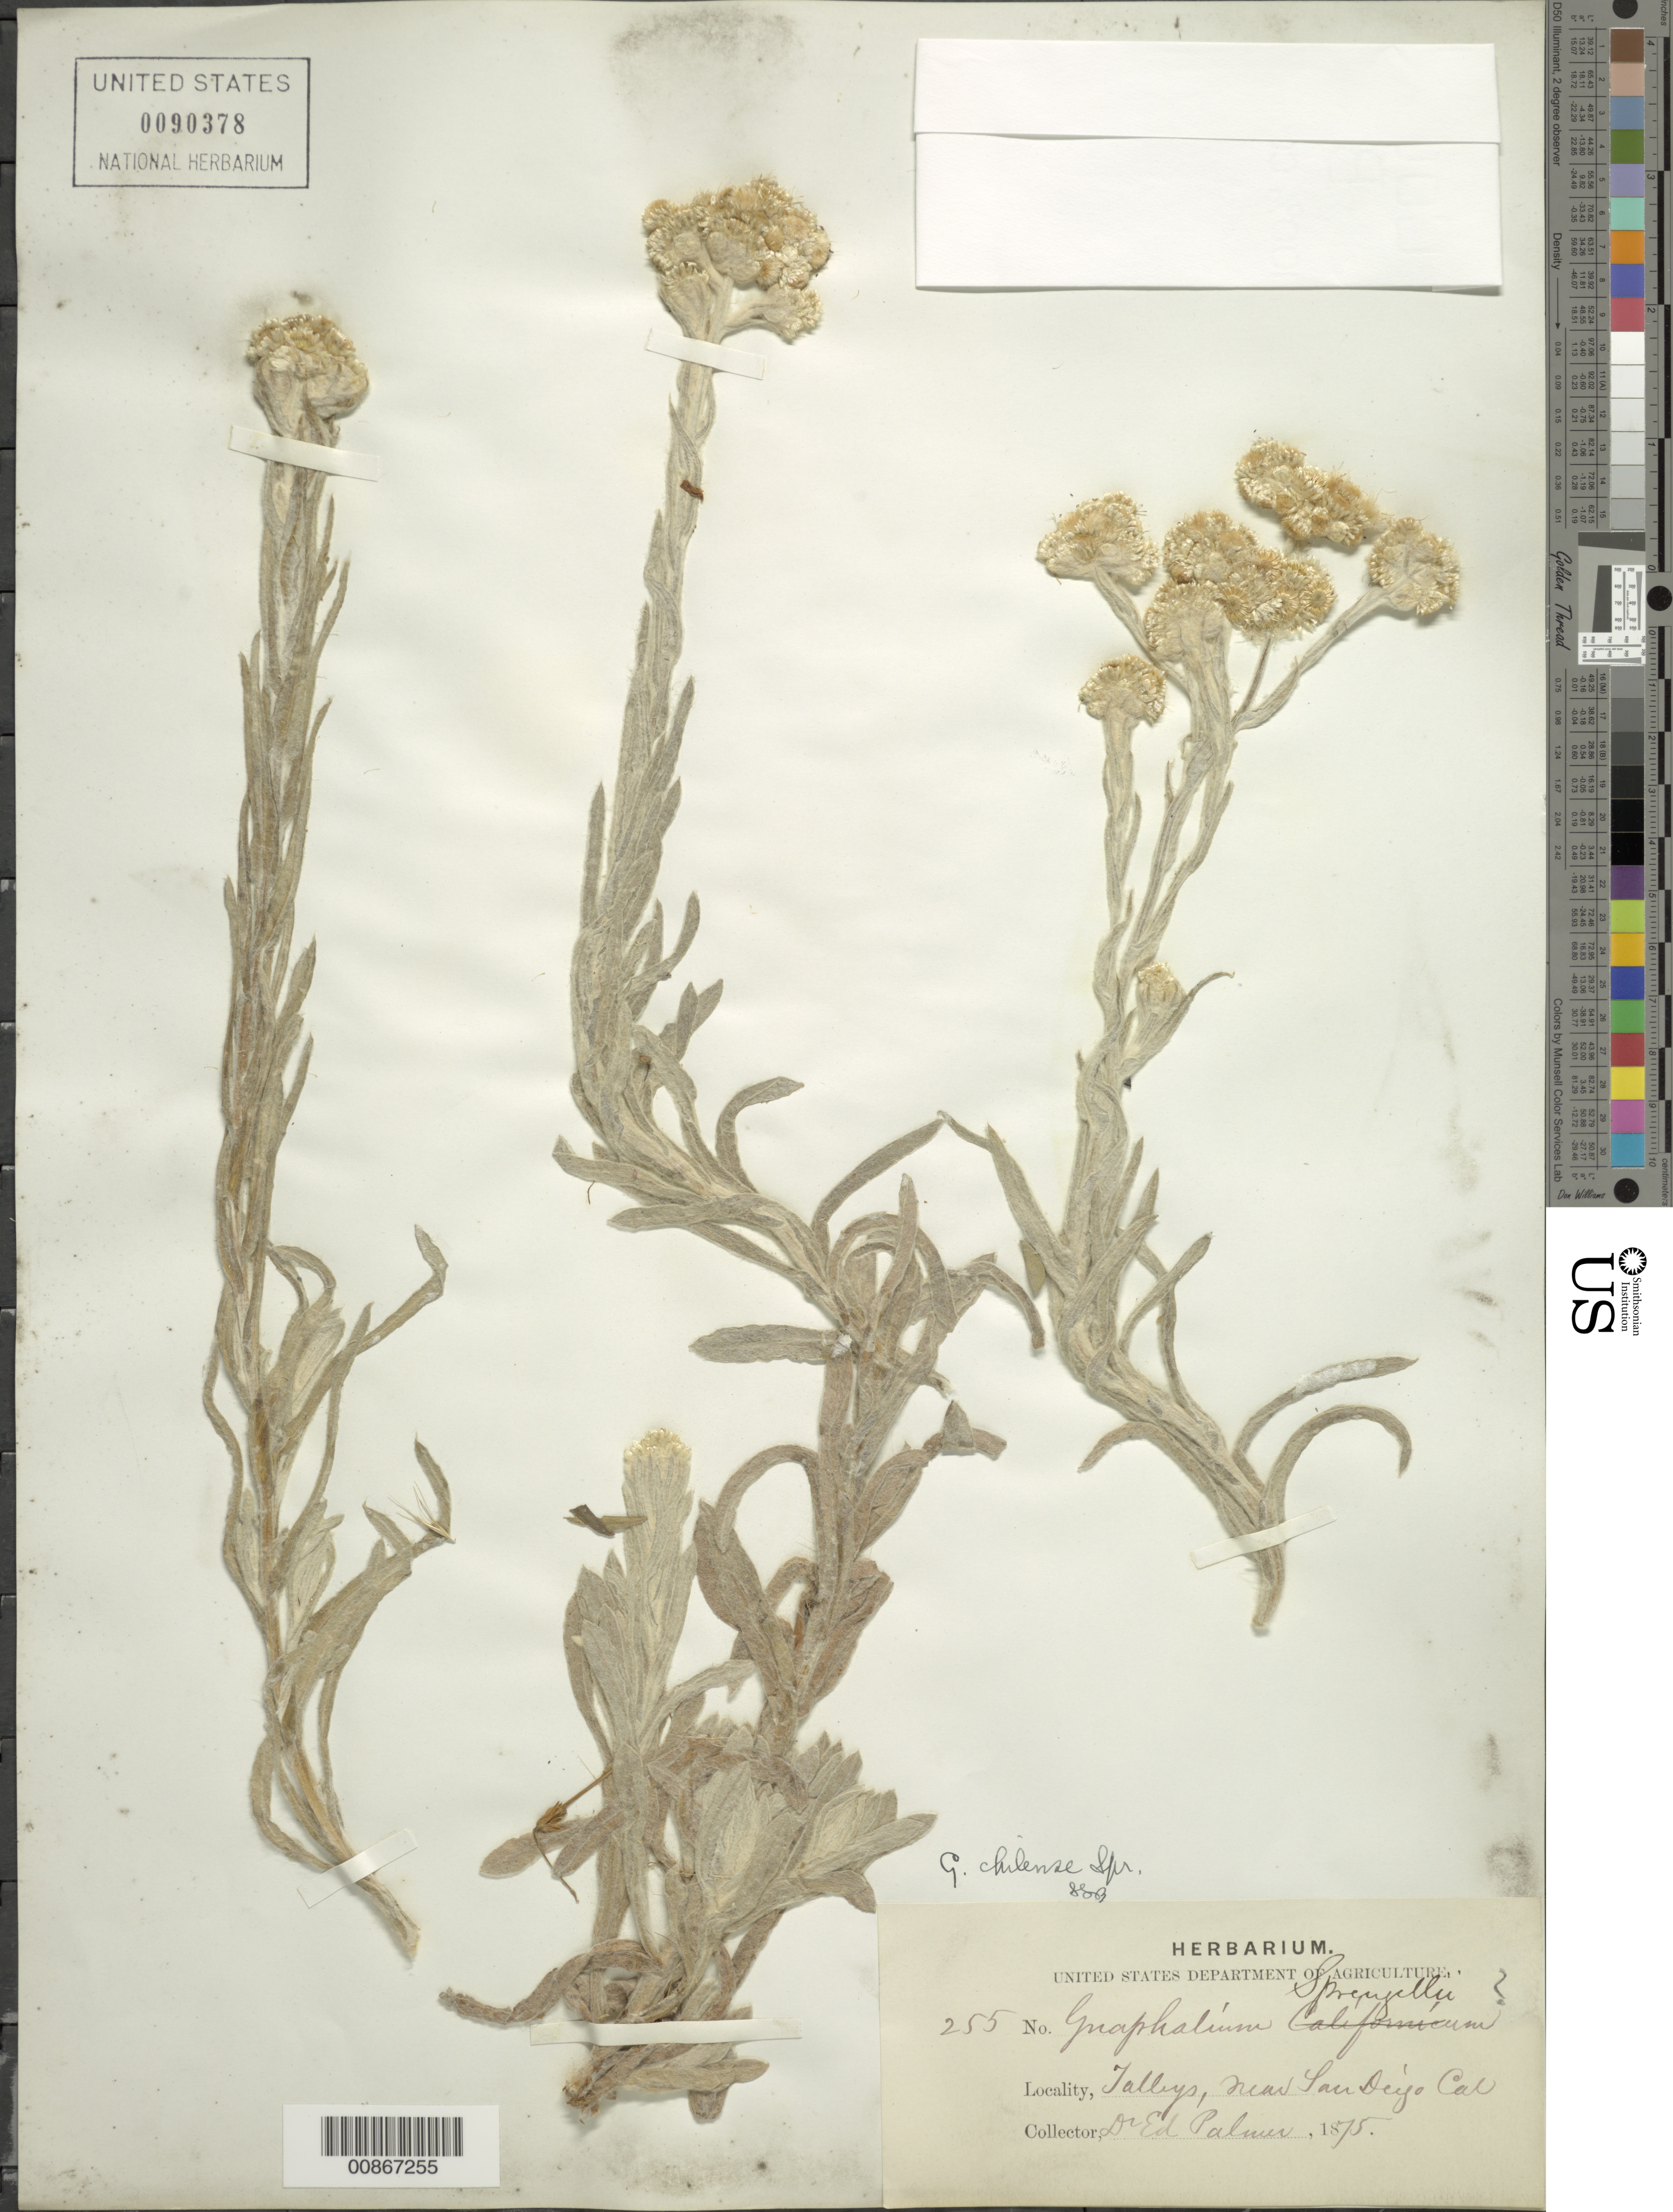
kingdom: Plantae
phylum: Tracheophyta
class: Magnoliopsida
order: Asterales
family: Asteraceae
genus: Pseudognaphalium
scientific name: Pseudognaphalium stramineum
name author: (Kunth) Anderb.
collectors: E. Palmer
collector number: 255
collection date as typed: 1875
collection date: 1875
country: United States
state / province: California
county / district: San Diego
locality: Talley's, near San Diego, California.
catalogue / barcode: US 90378